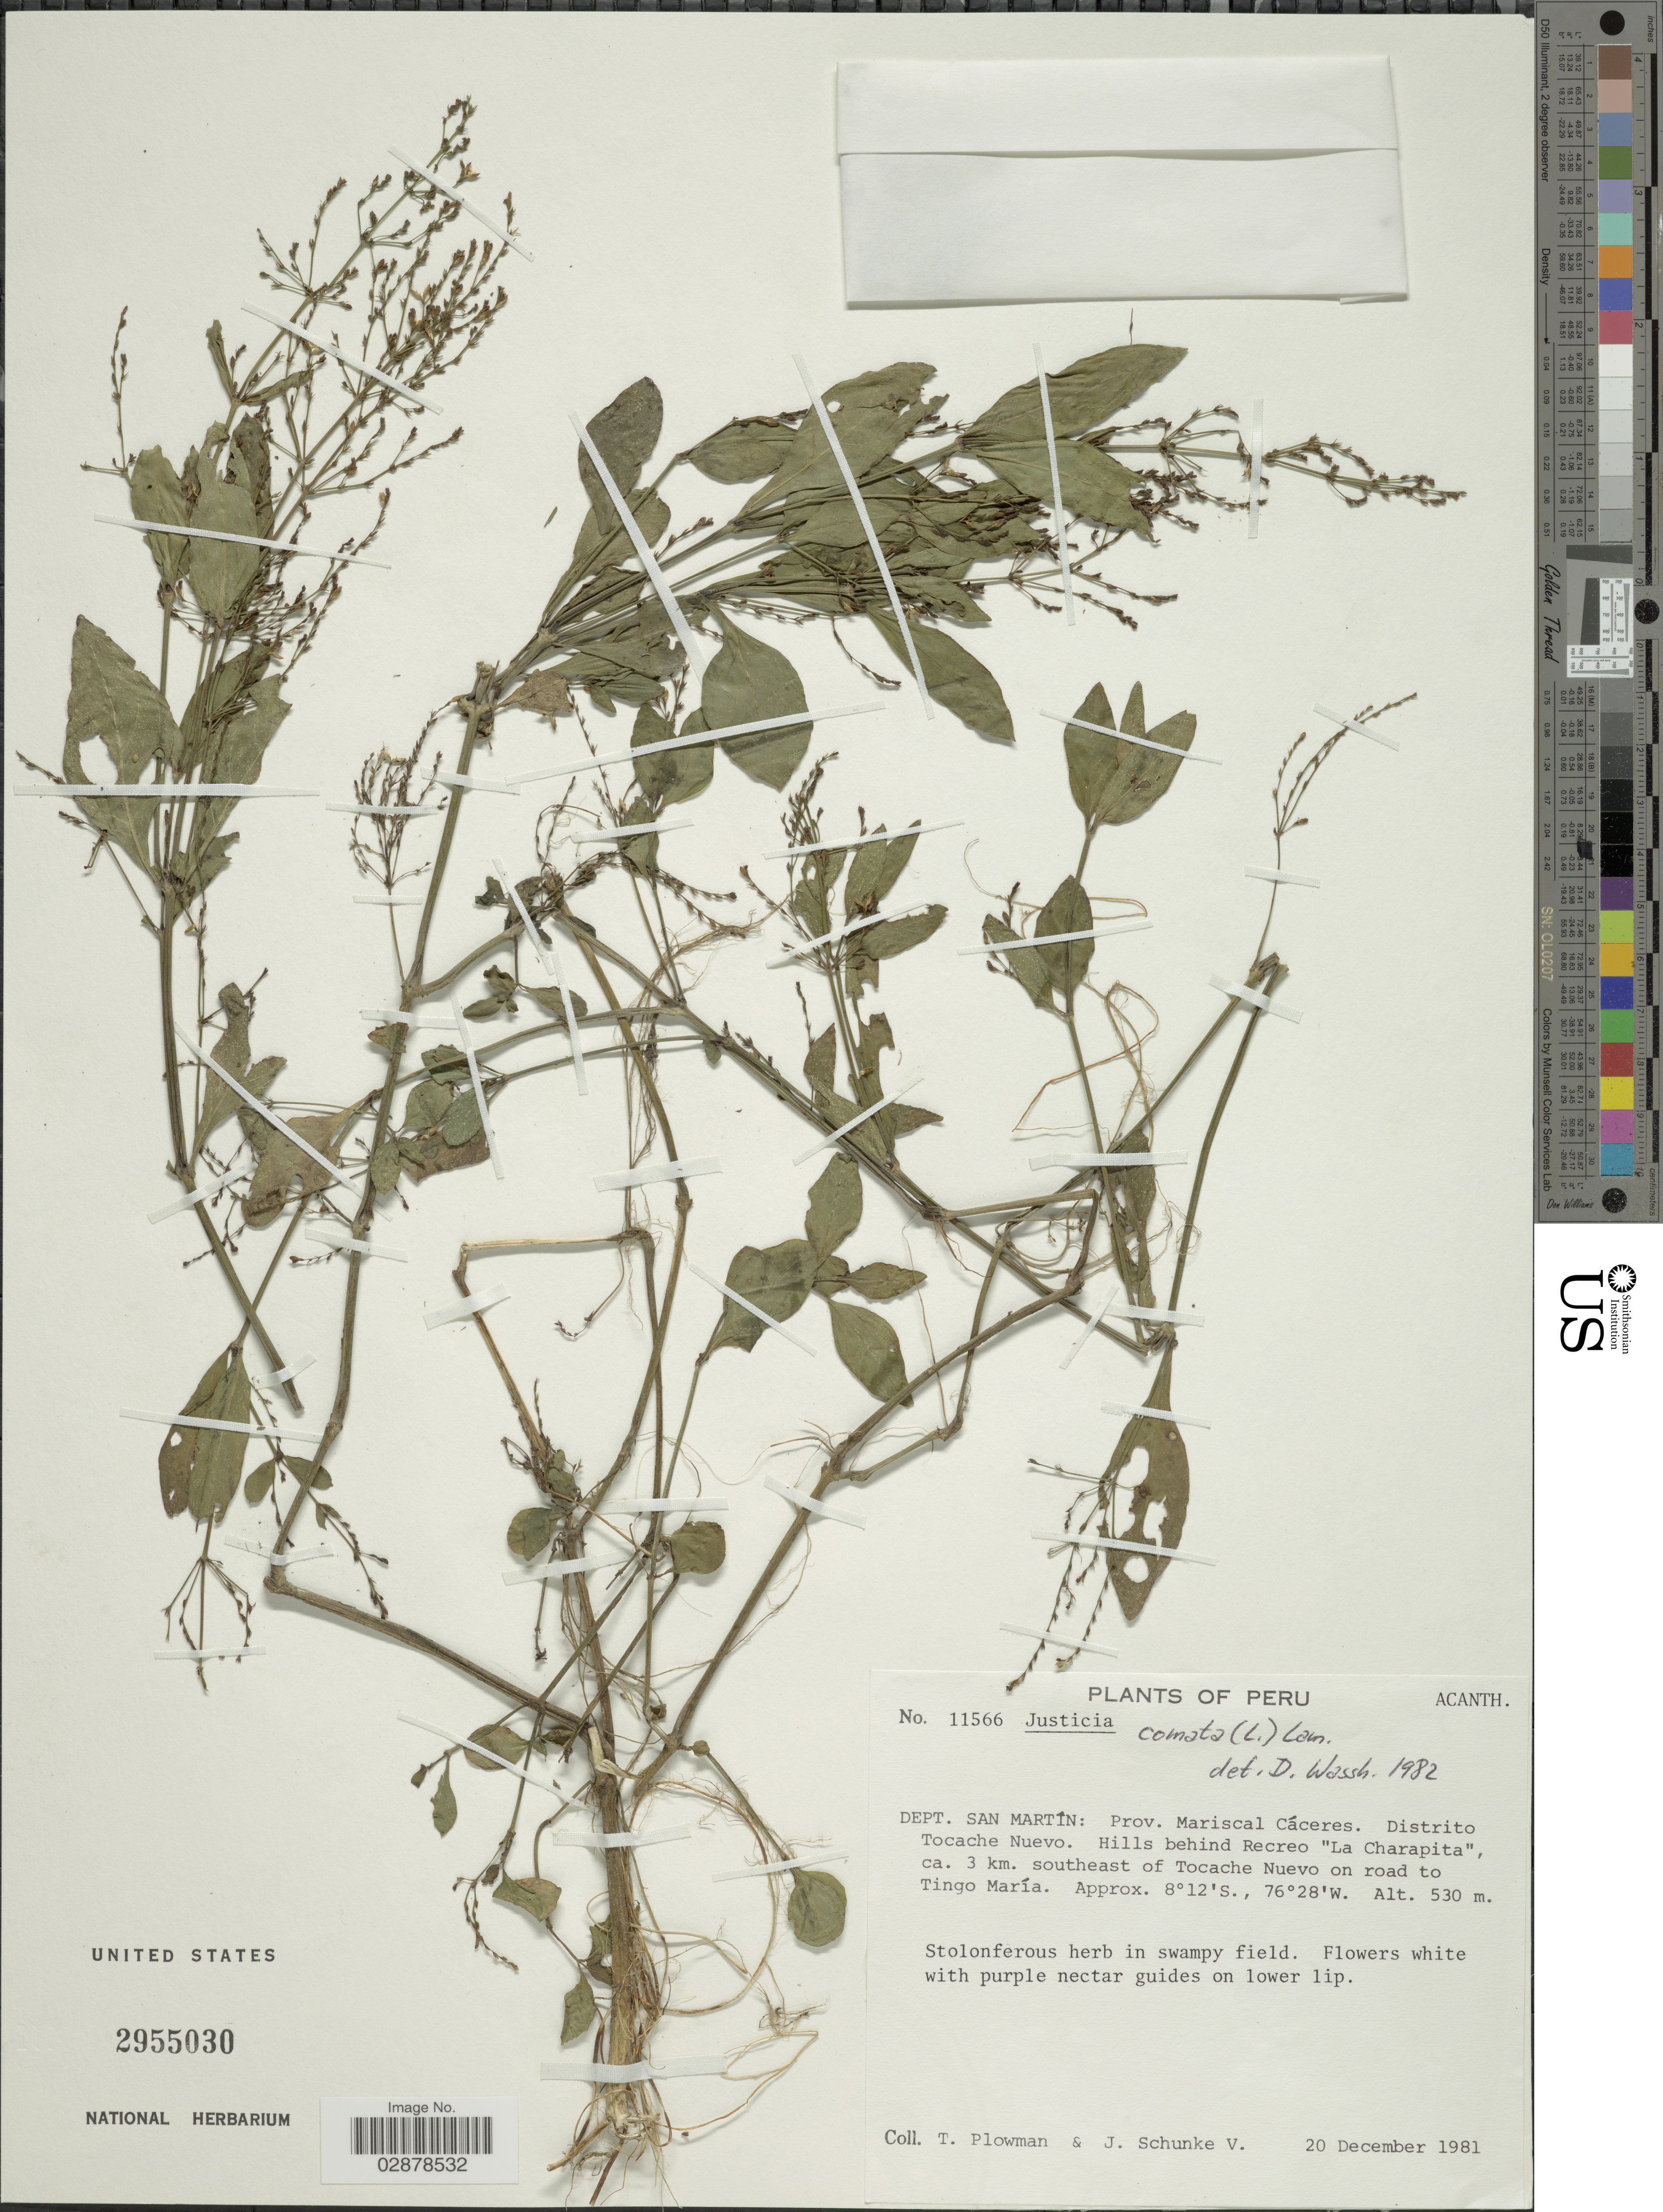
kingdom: Plantae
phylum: Tracheophyta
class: Magnoliopsida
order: Lamiales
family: Acanthaceae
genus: Justicia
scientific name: Justicia comata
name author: (L.) Lam.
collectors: T. Plowman & J. Schunke Vigo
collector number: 11566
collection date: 1981-12-20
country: Peru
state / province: San Martín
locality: Dept. San Martin: Prov. Mariscal Cáceres. Distrito Tocache Nuevo. Hills behind Recreo "La Charapita", ca. 3 km. southeast of Tocache Nuevo on road to Tingo María.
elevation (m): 530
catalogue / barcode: US 2955030